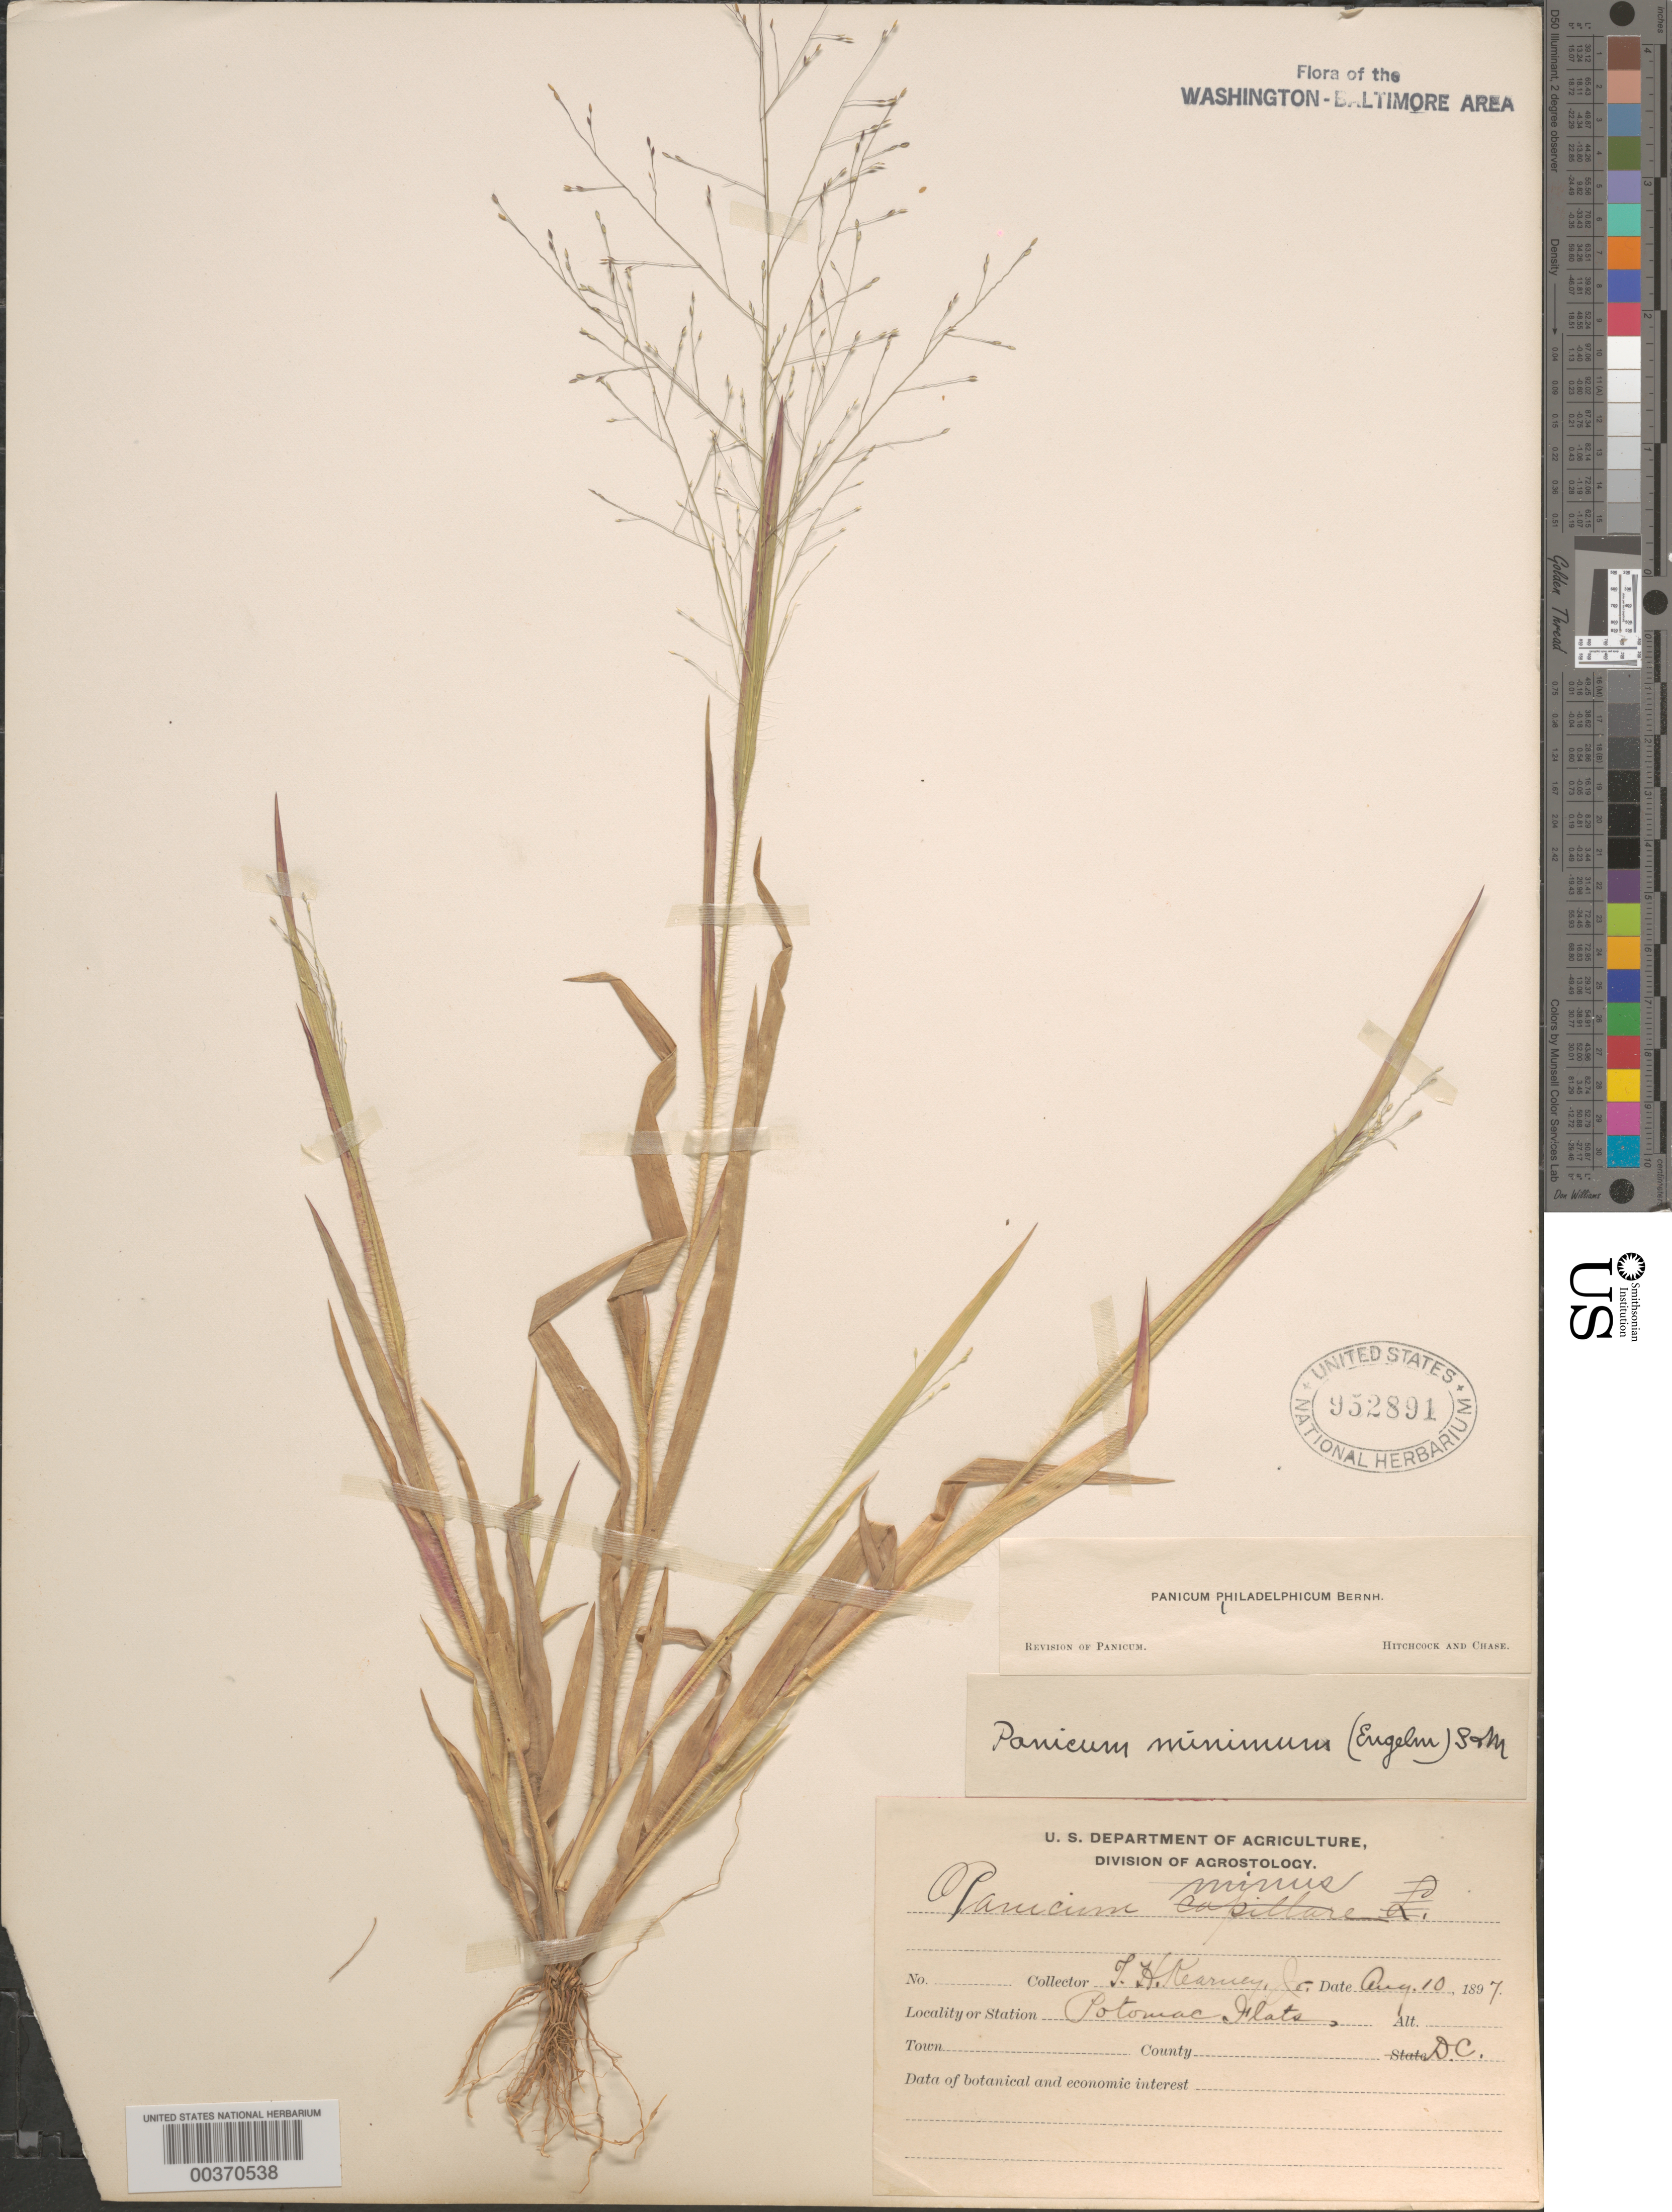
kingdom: Plantae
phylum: Tracheophyta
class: Liliopsida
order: Poales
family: Poaceae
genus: Panicum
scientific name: Panicum philadelphicum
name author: Bernh. ex Trin.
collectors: T. H. Kearney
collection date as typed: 10 Aug 1897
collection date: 1897-08-10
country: United States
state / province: District of Columbia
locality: Potomac Flats C. and O. Canal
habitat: Flats of river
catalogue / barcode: US 952891